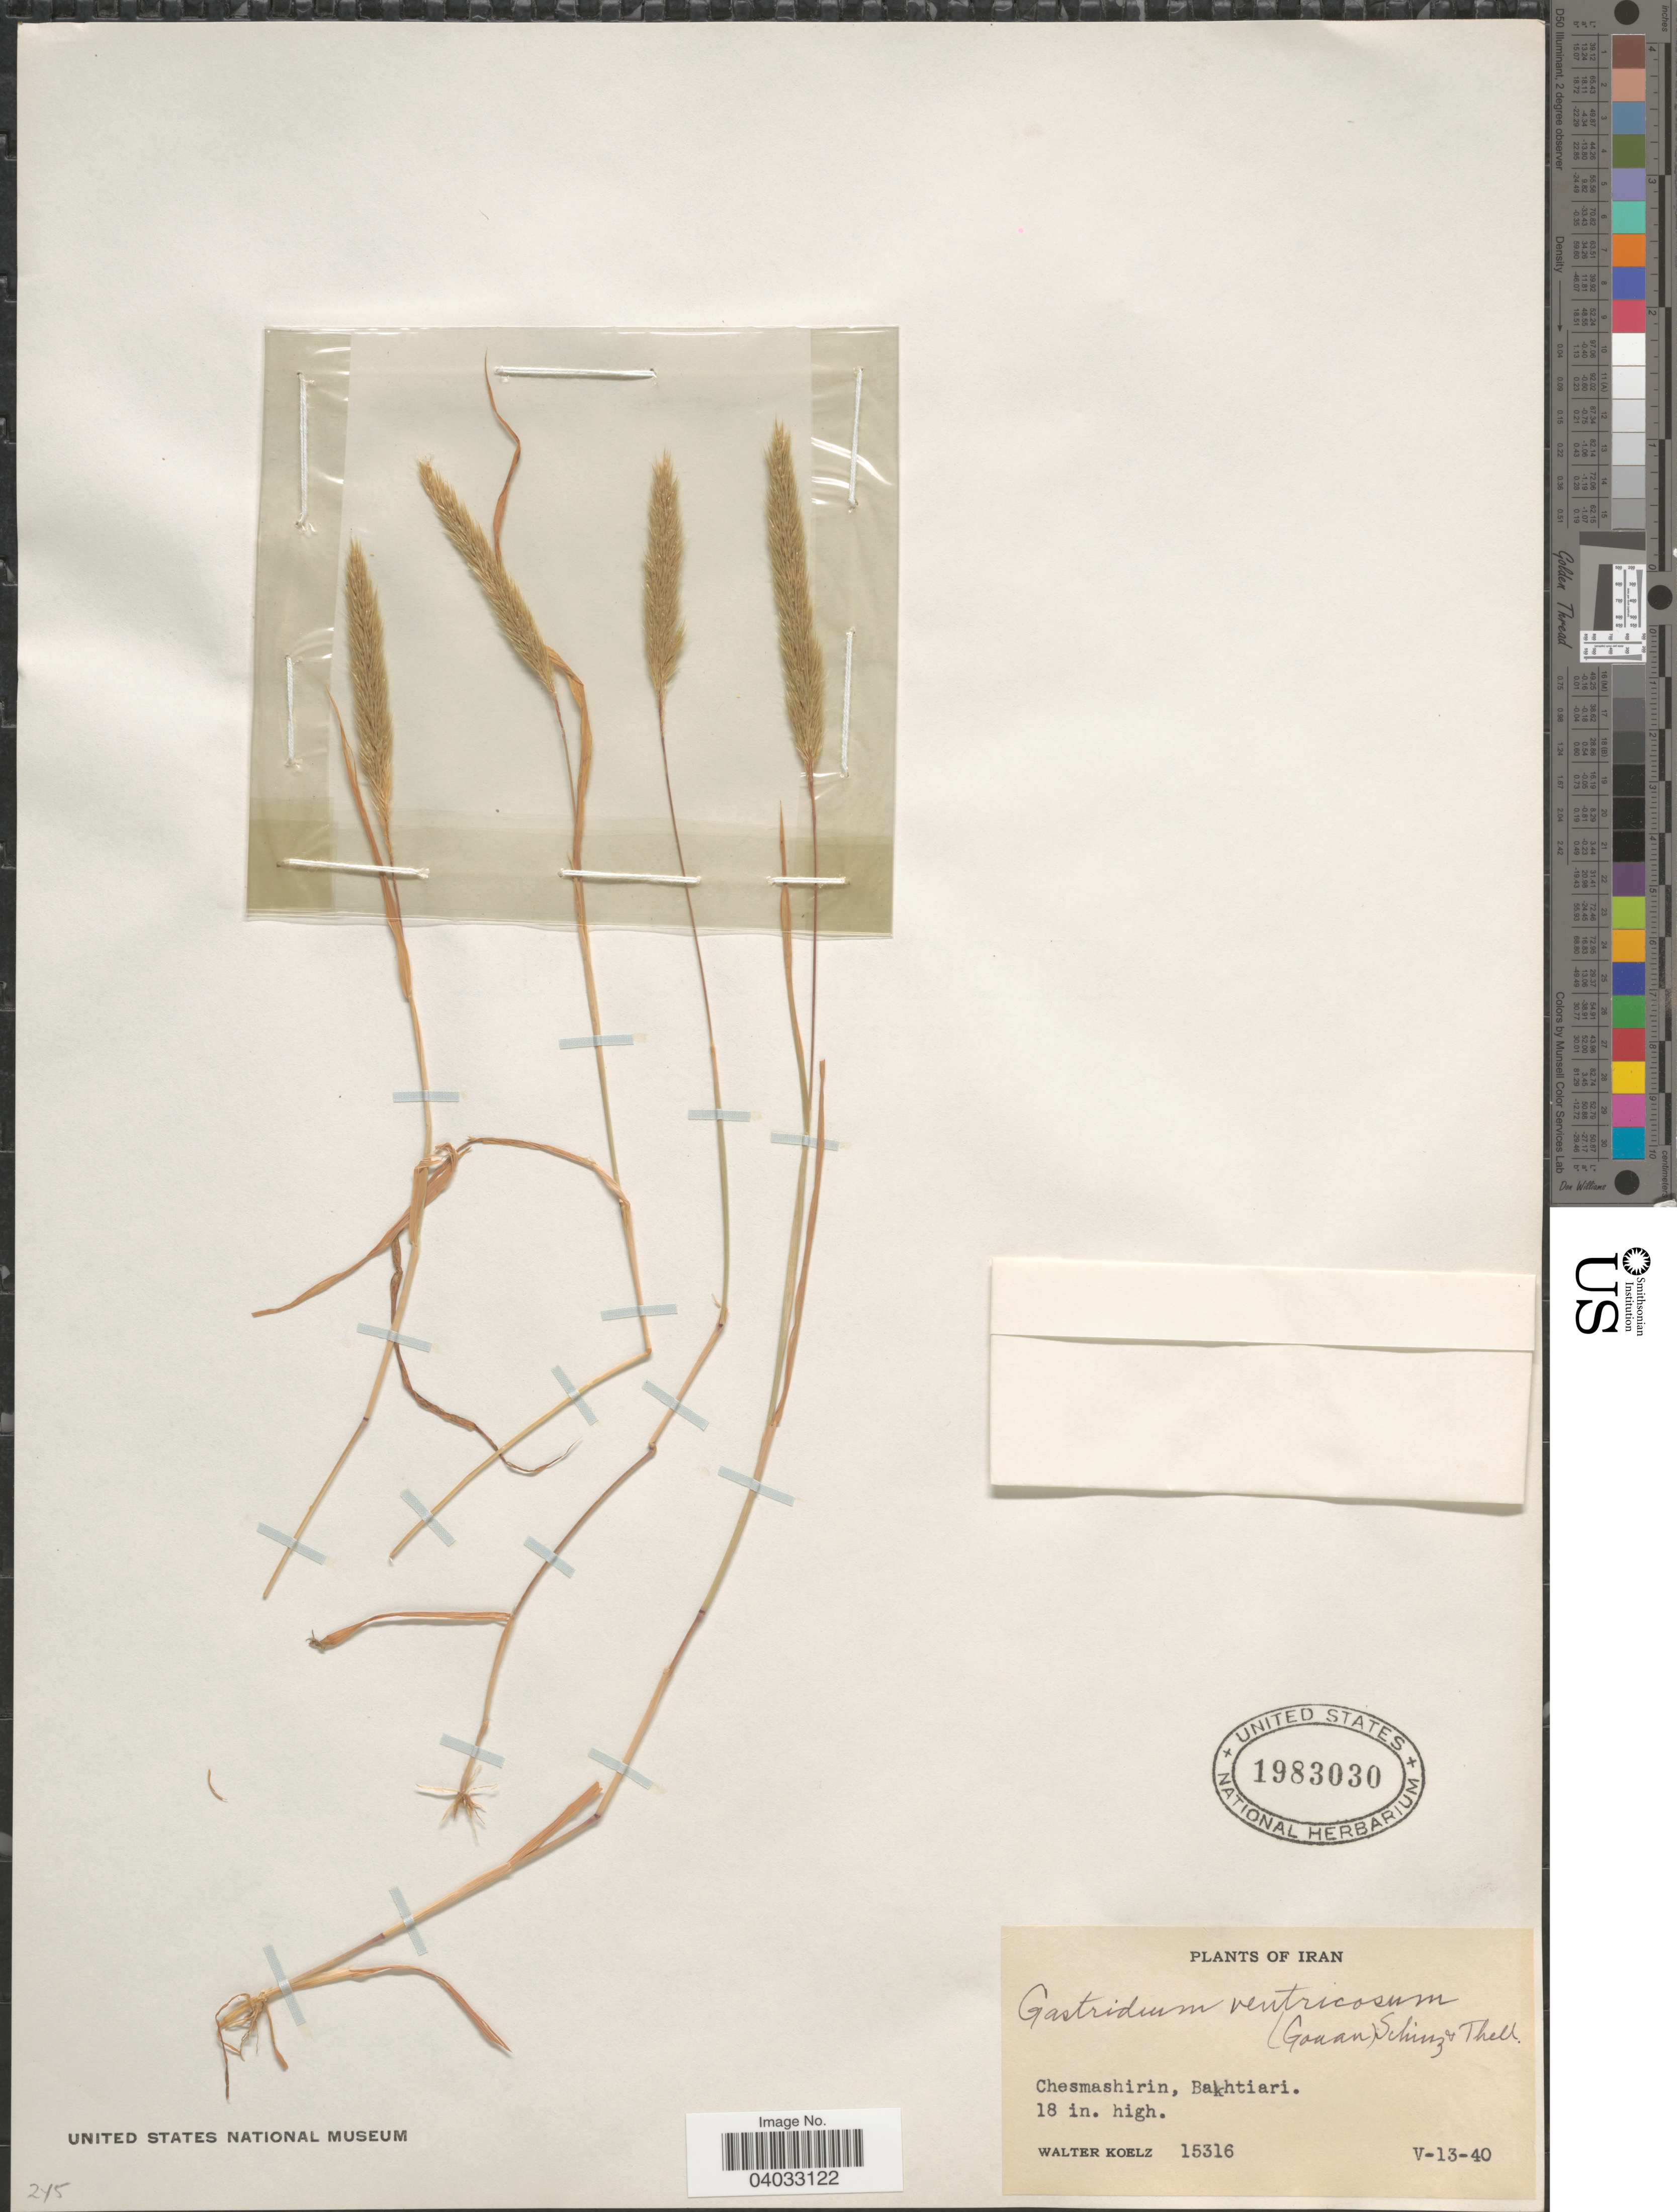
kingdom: Plantae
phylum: Tracheophyta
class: Liliopsida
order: Poales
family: Poaceae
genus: Gastridium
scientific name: Gastridium ventricosum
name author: (Gouan) Schinz & Thell.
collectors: W. N. Koelz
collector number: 15316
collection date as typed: Transcribed d/m/y: 13/5/40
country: Iran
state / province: Chahar Mahaal and Bakhtiari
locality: Chesmashirin, Bakhtiari.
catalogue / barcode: US 1983030